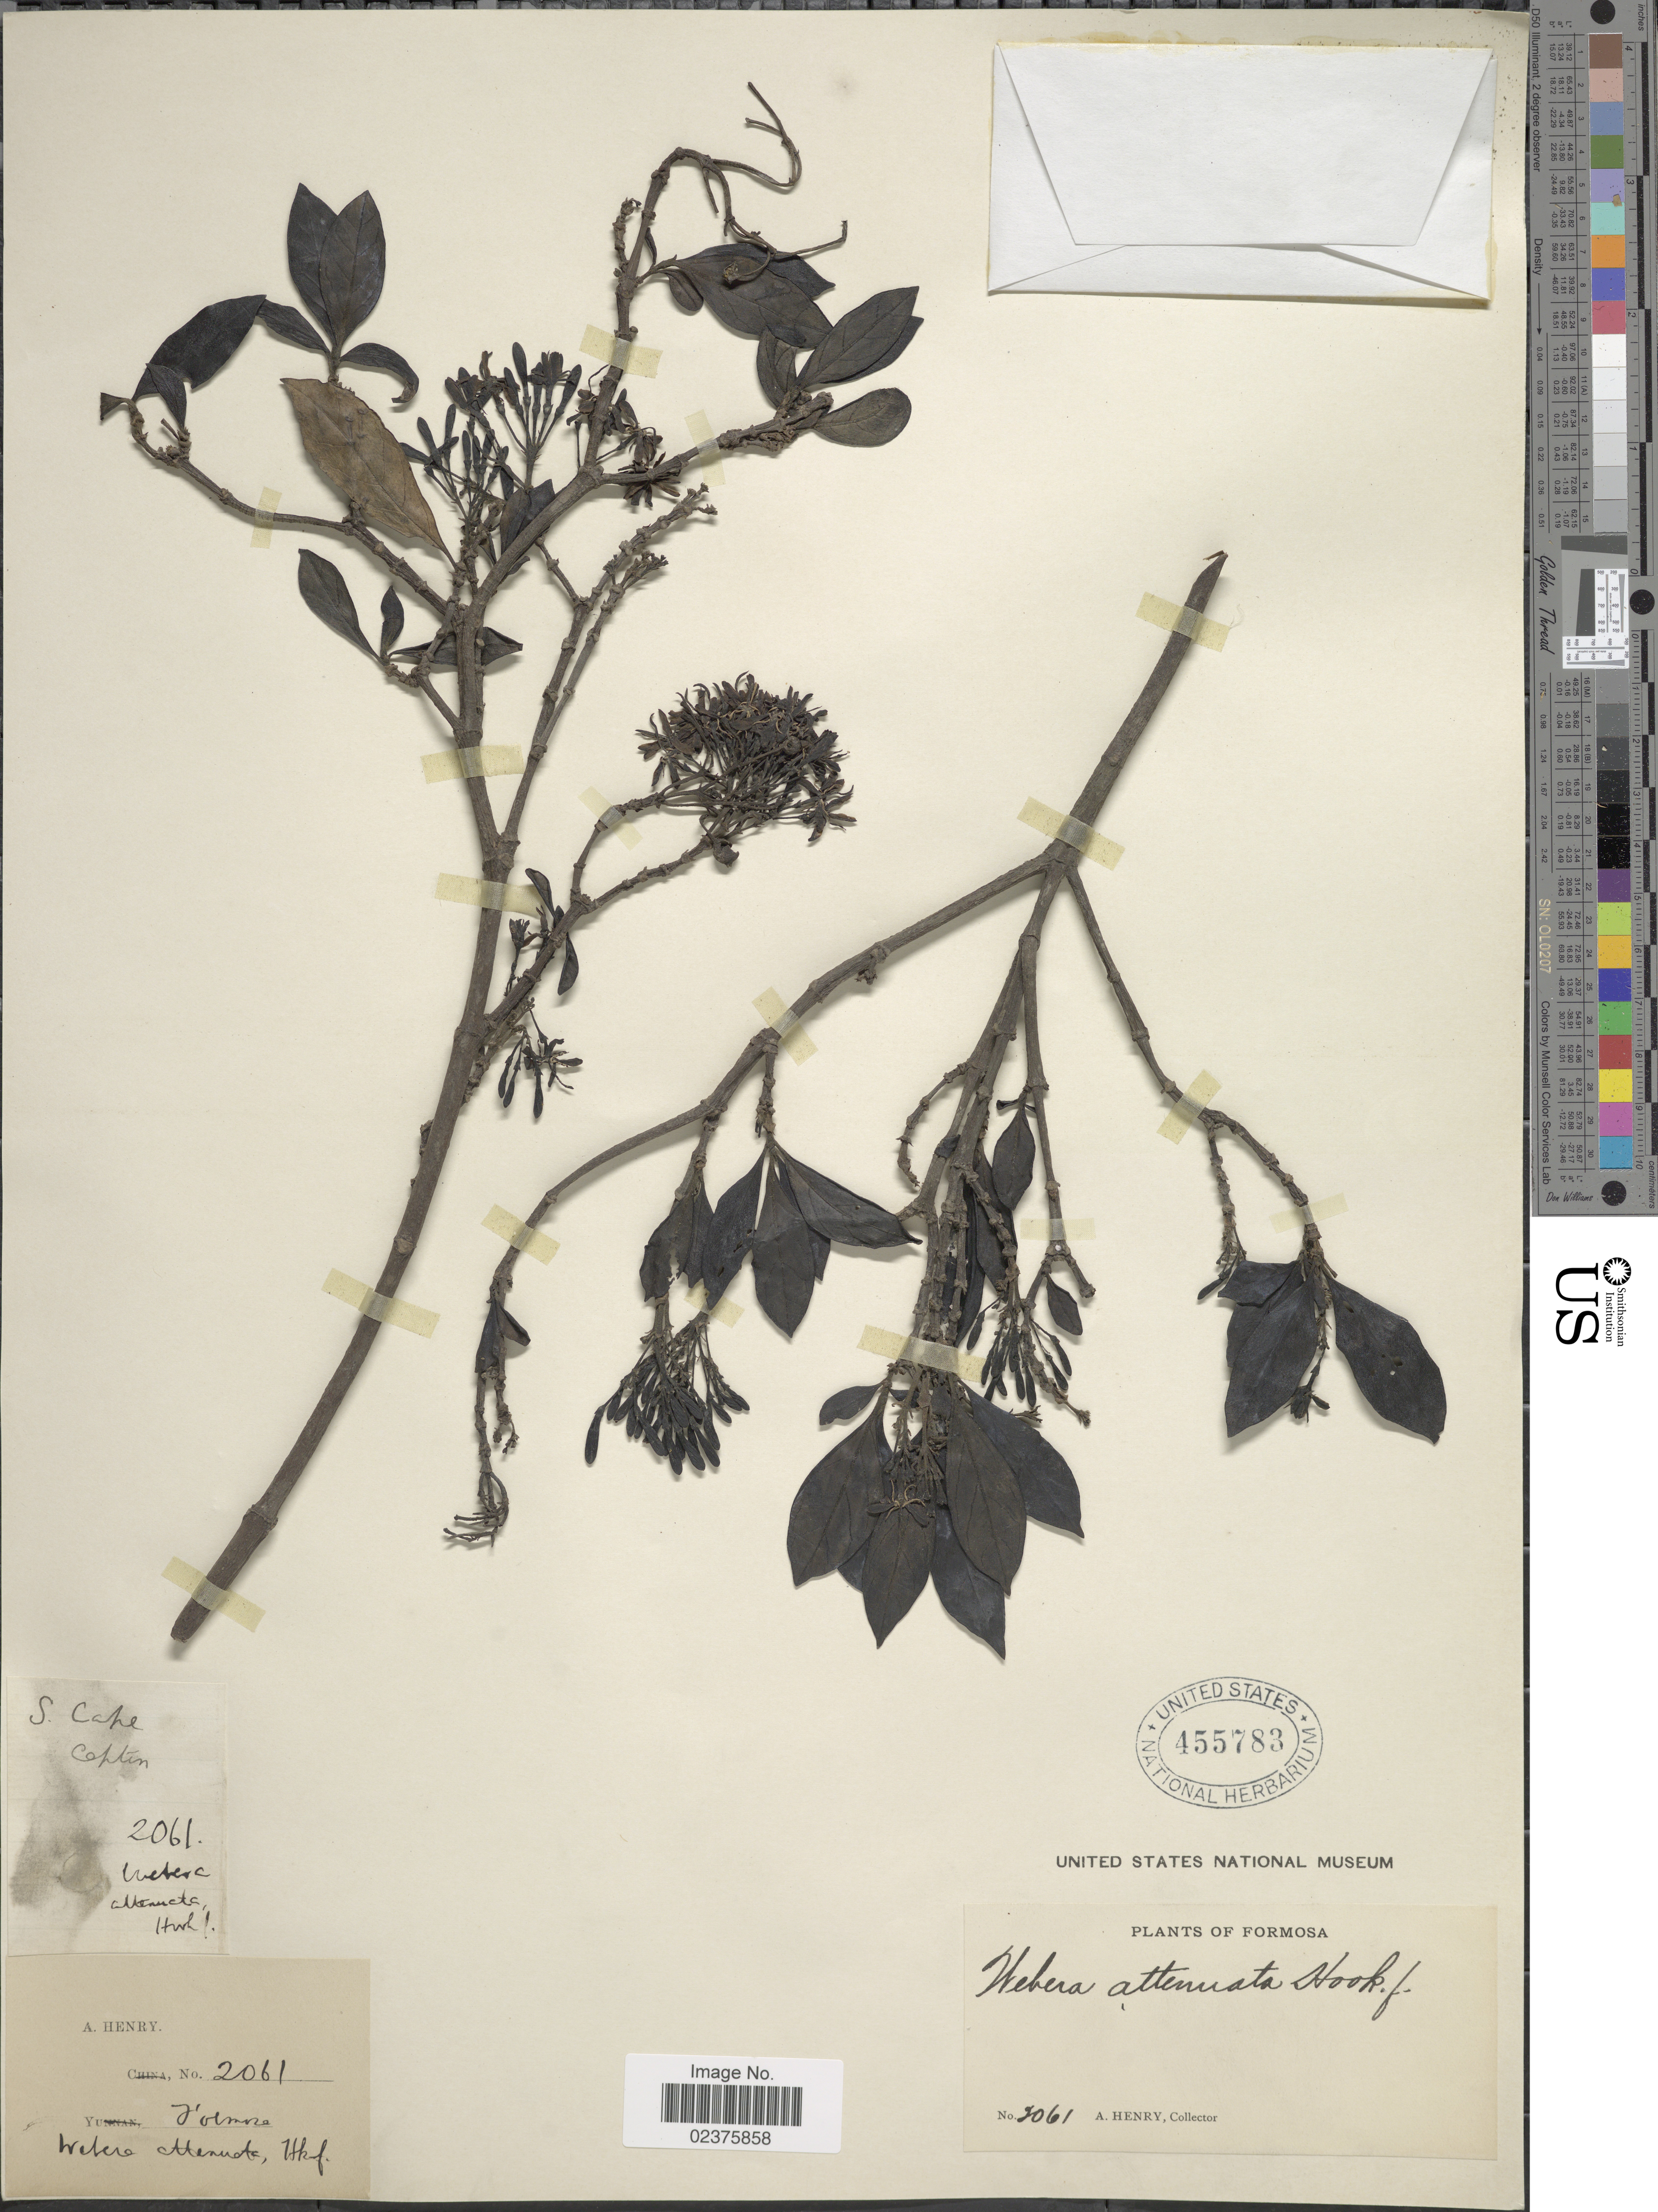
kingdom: Plantae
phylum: Tracheophyta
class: Magnoliopsida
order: Gentianales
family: Rubiaceae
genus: Tarenna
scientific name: Tarenna attenuata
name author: (Hook. f.) Hutchinson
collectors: A. Henry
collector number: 2061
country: Taiwan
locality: Formosa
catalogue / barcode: US 455783